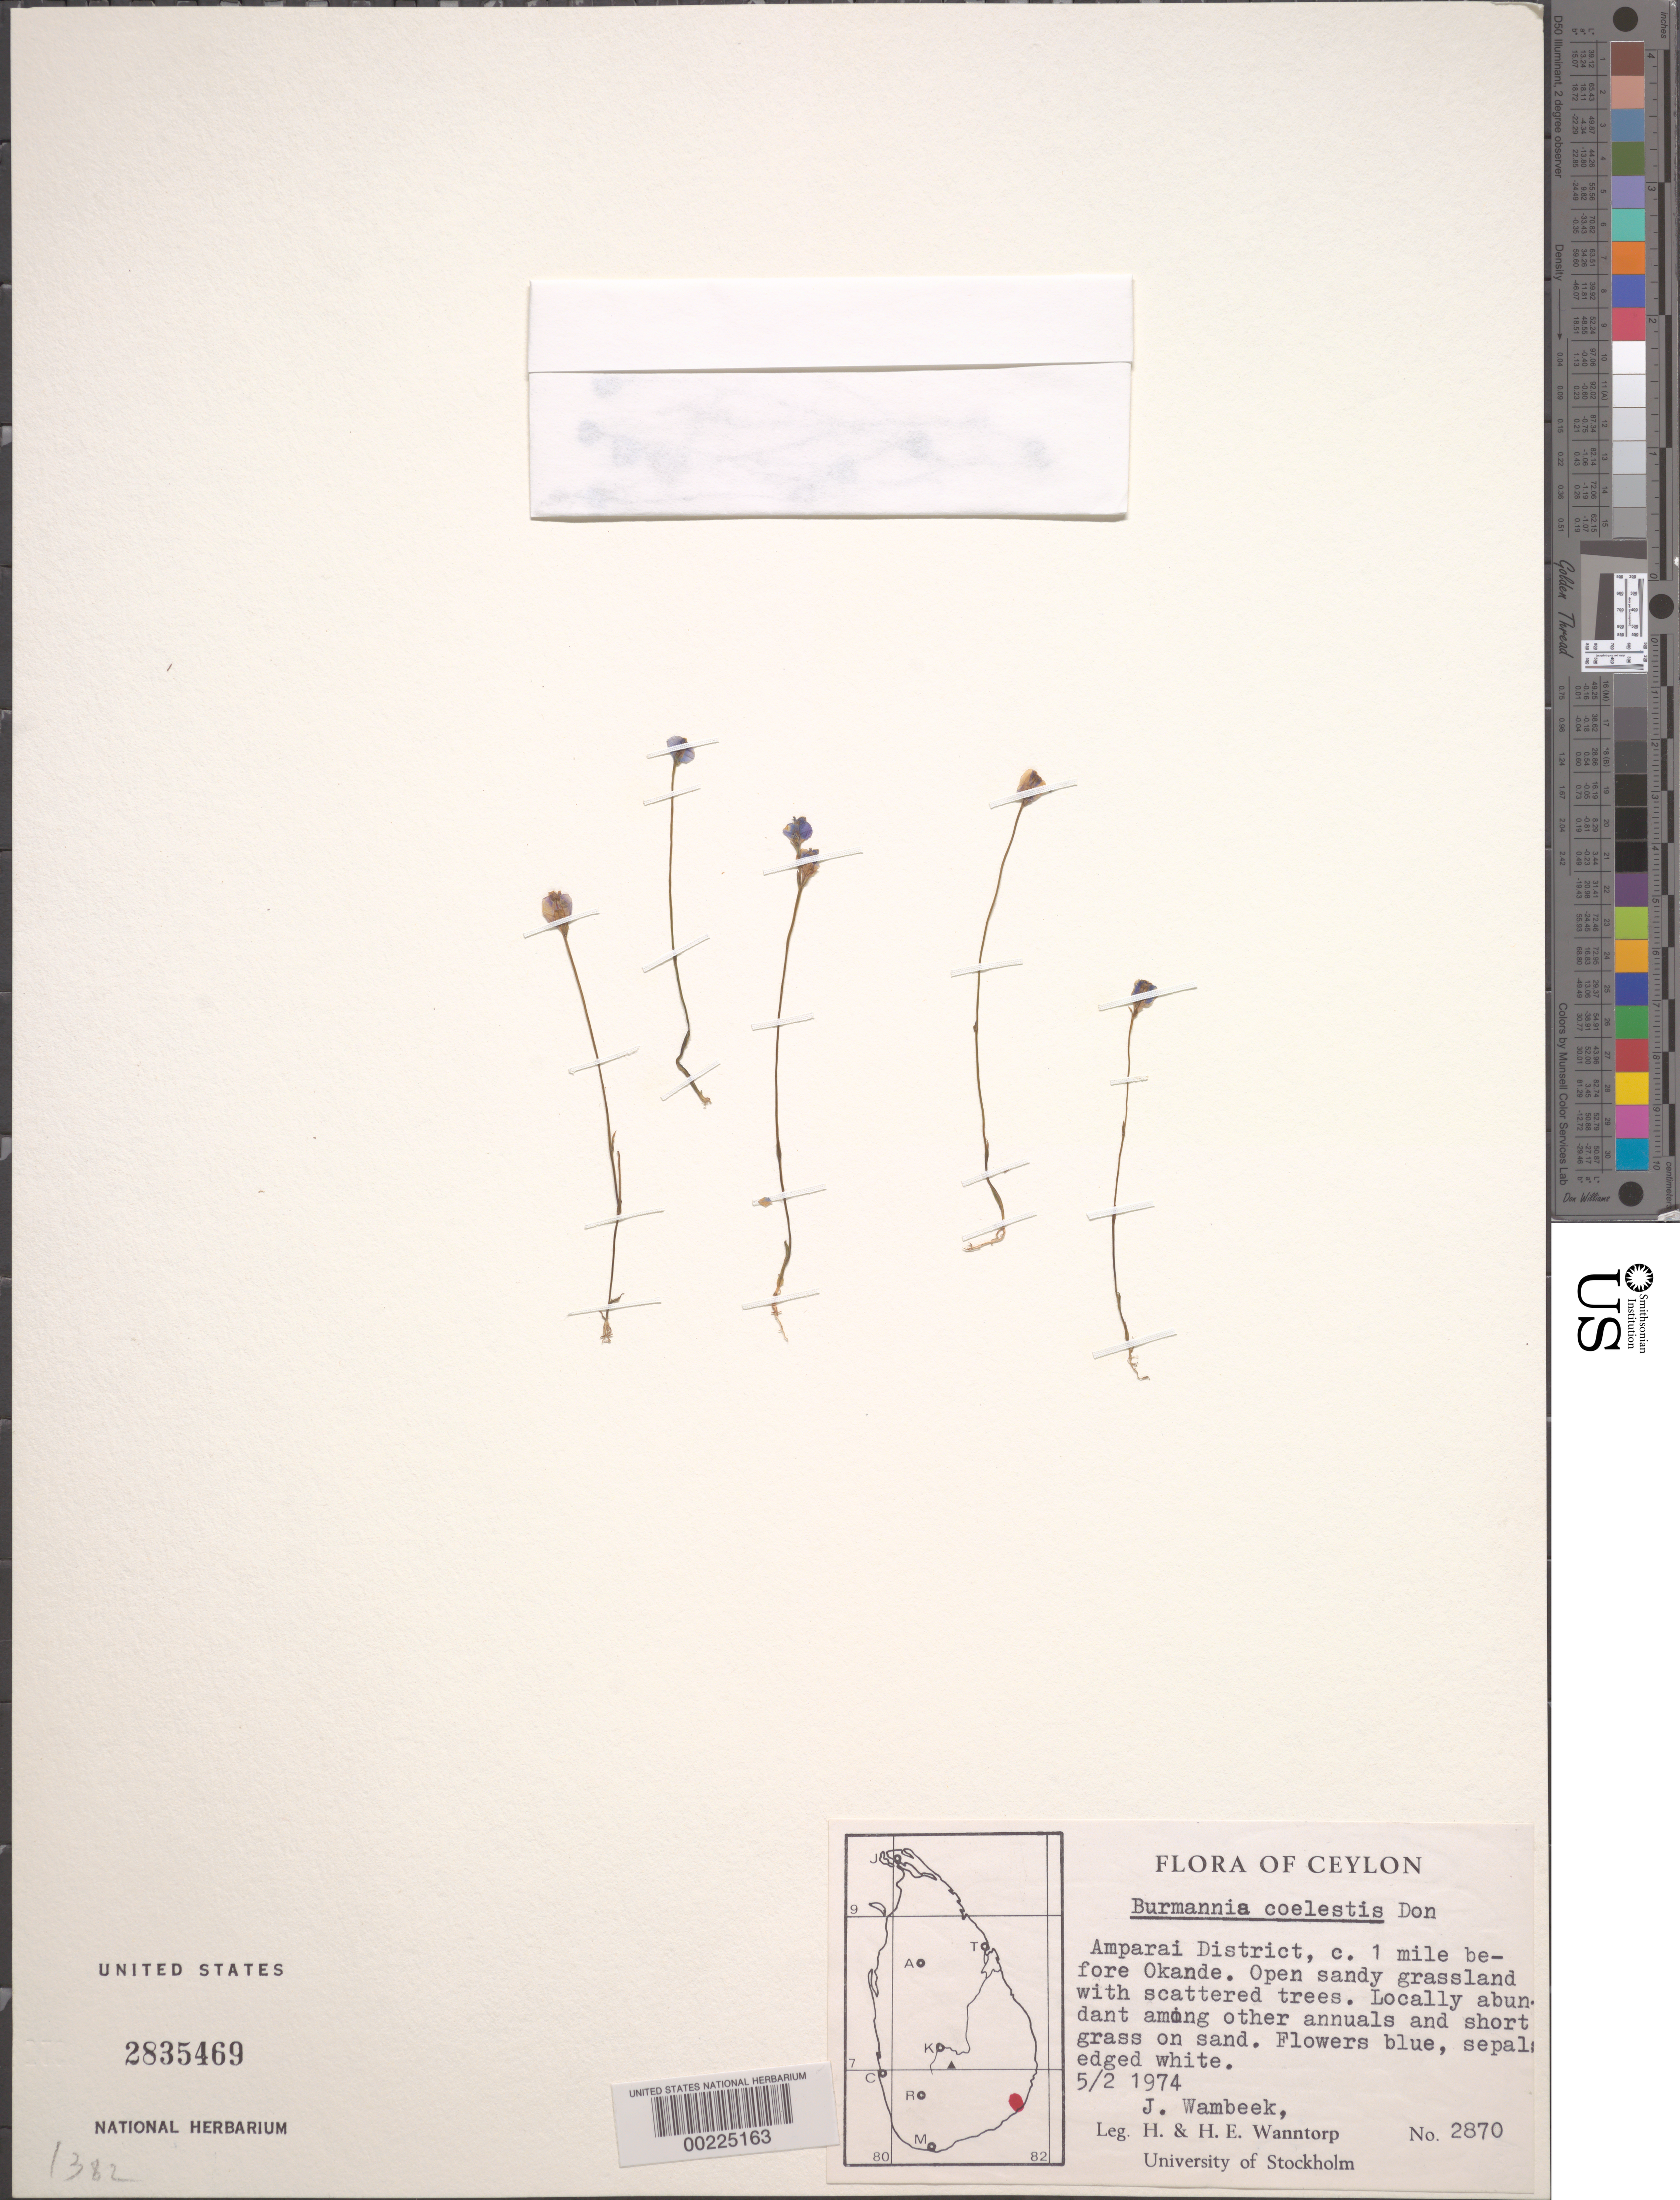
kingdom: Plantae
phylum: Tracheophyta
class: Liliopsida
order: Dioscoreales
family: Burmanniaceae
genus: Burmannia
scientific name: Burmannia coelestis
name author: D. Don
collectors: J. Wambeek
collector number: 2870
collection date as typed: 05 Feb 1974 or 02 May 1974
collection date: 1974-02-05 or 1974-05-02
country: Sri Lanka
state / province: Eastern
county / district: Amparai Dist.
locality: Ca 1 mi before okande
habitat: Open sandy grassland with scattered trees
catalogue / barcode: US 2835469